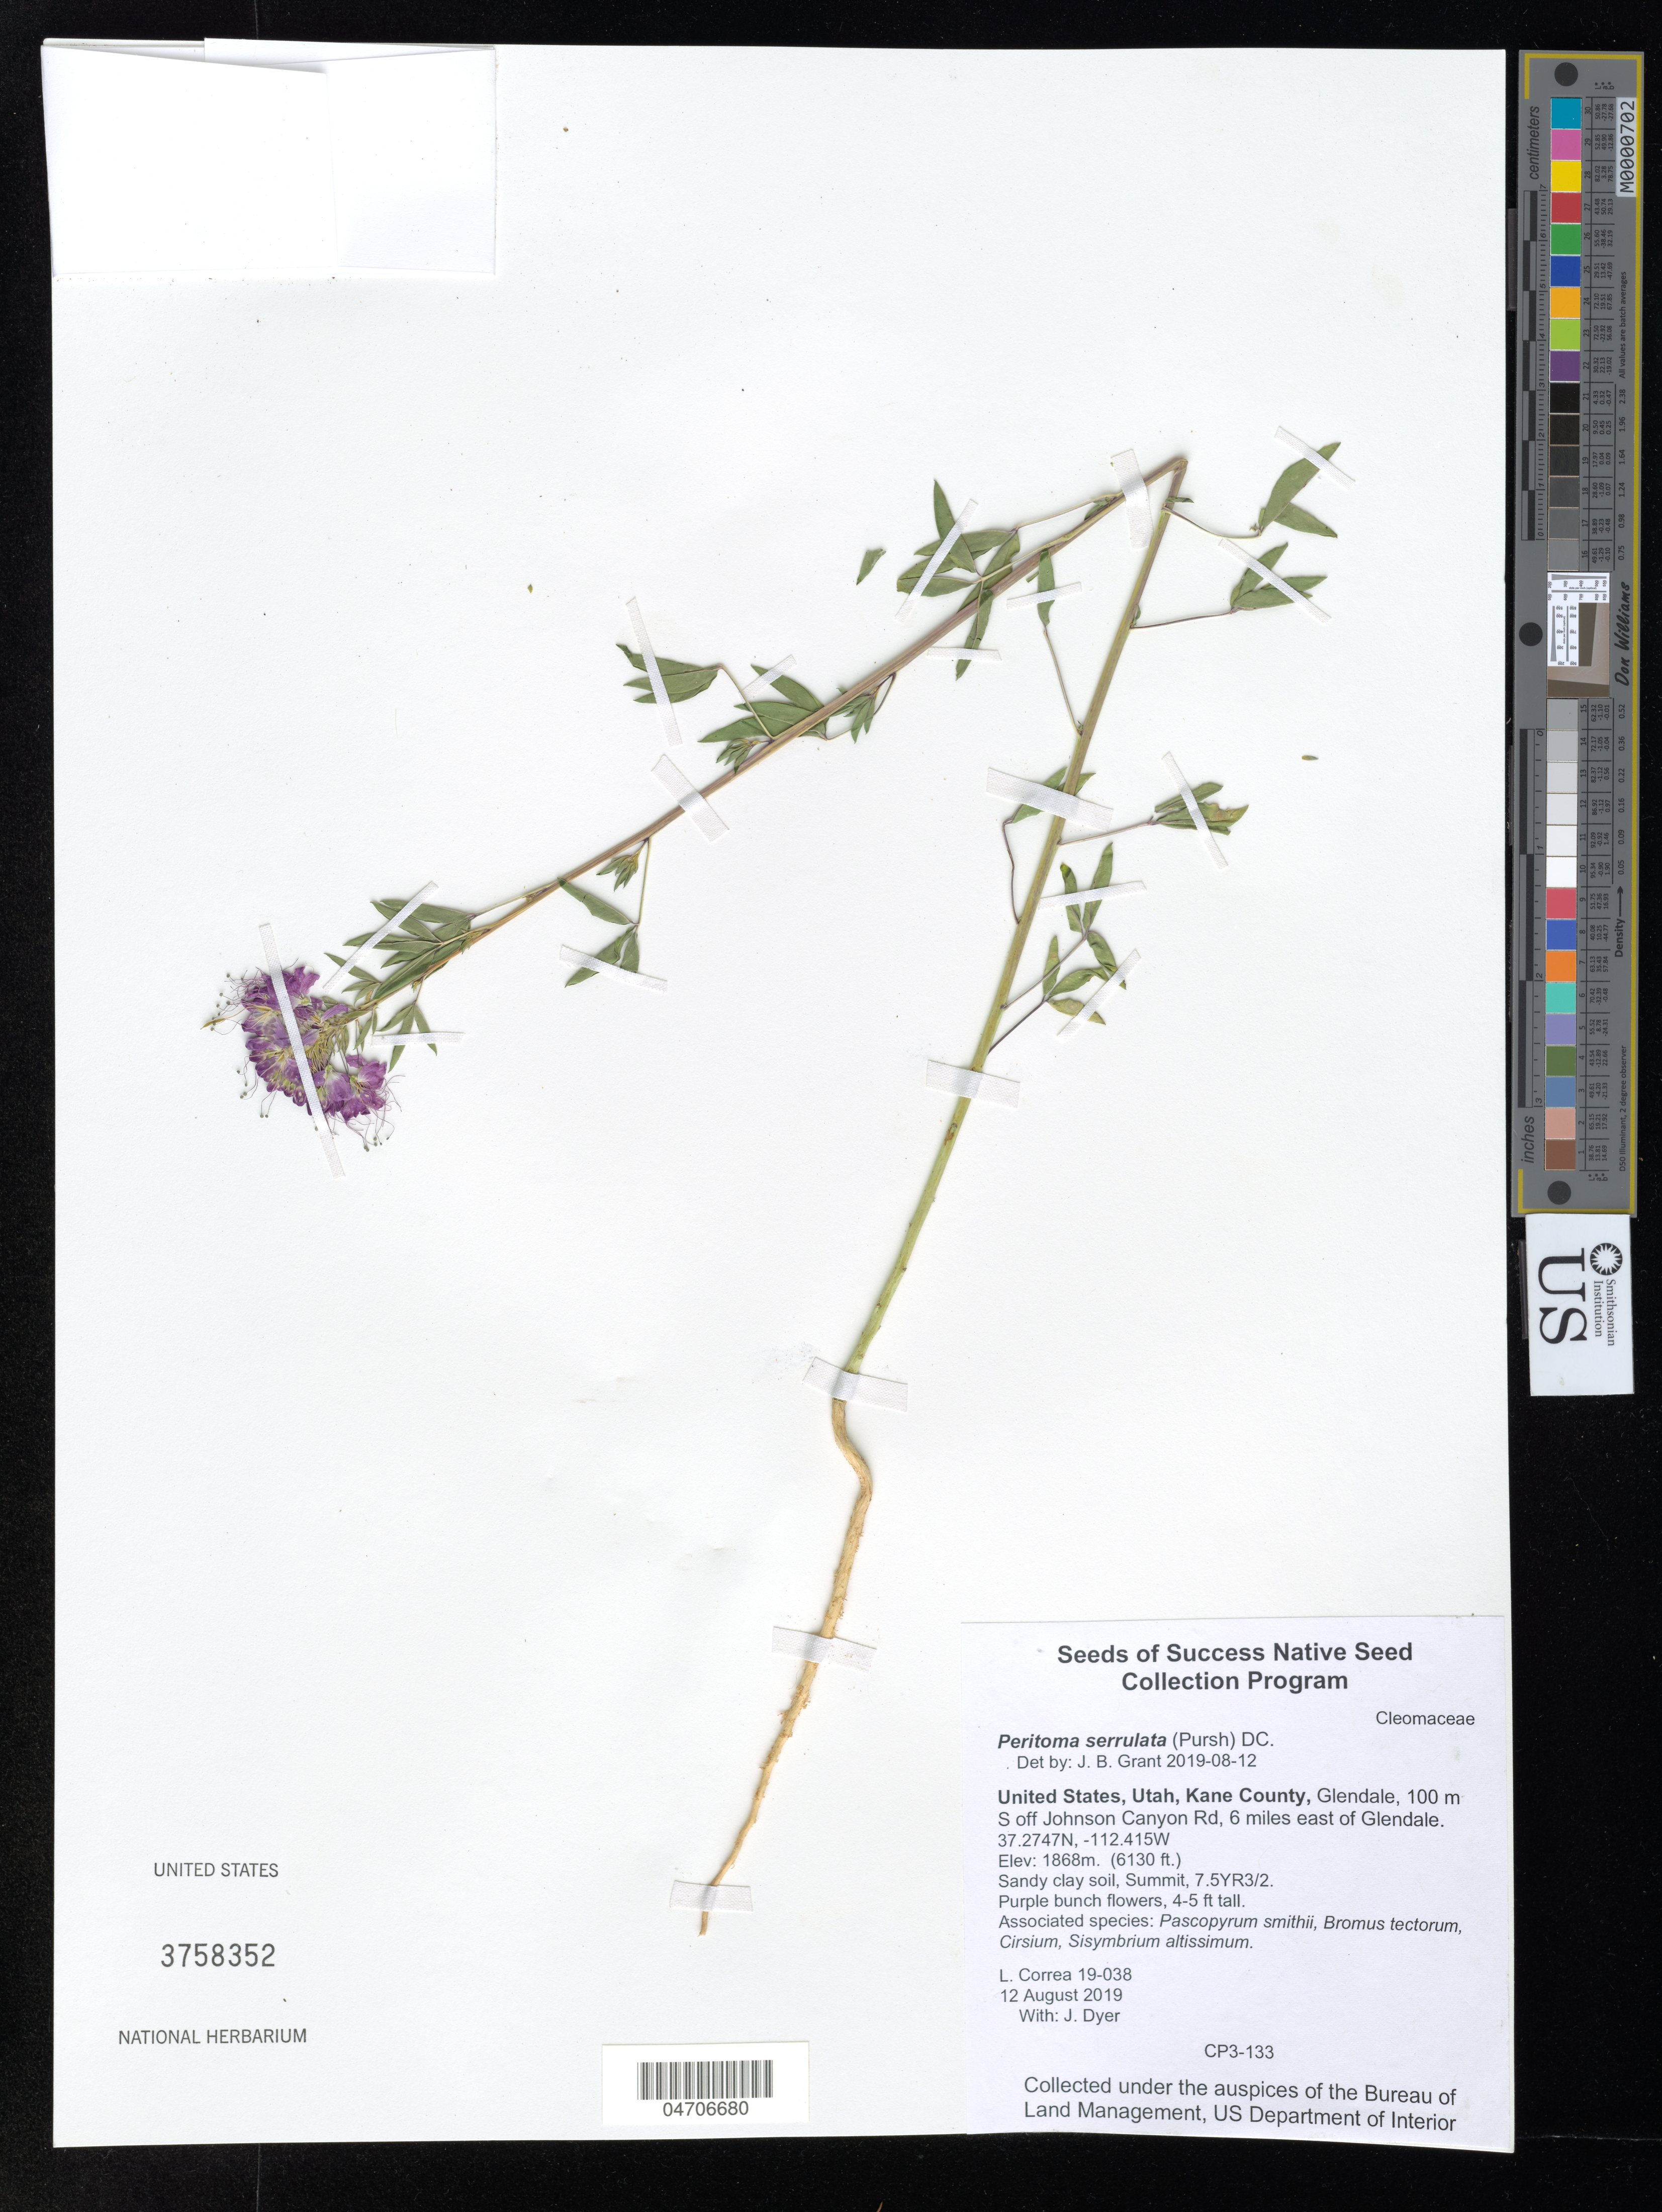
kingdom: Plantae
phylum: Tracheophyta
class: Magnoliopsida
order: Brassicales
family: Cleomaceae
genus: Peritoma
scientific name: Peritoma serrulata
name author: (Pursh) DC.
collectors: L. Correa & J. Dyer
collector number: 19-038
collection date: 2019-08-12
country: United States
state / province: Utah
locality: Kane County, Glendale, 100 m S off Johnson Canyon Rd, 6 miles east of Glendale.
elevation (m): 1868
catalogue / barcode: US 3758352